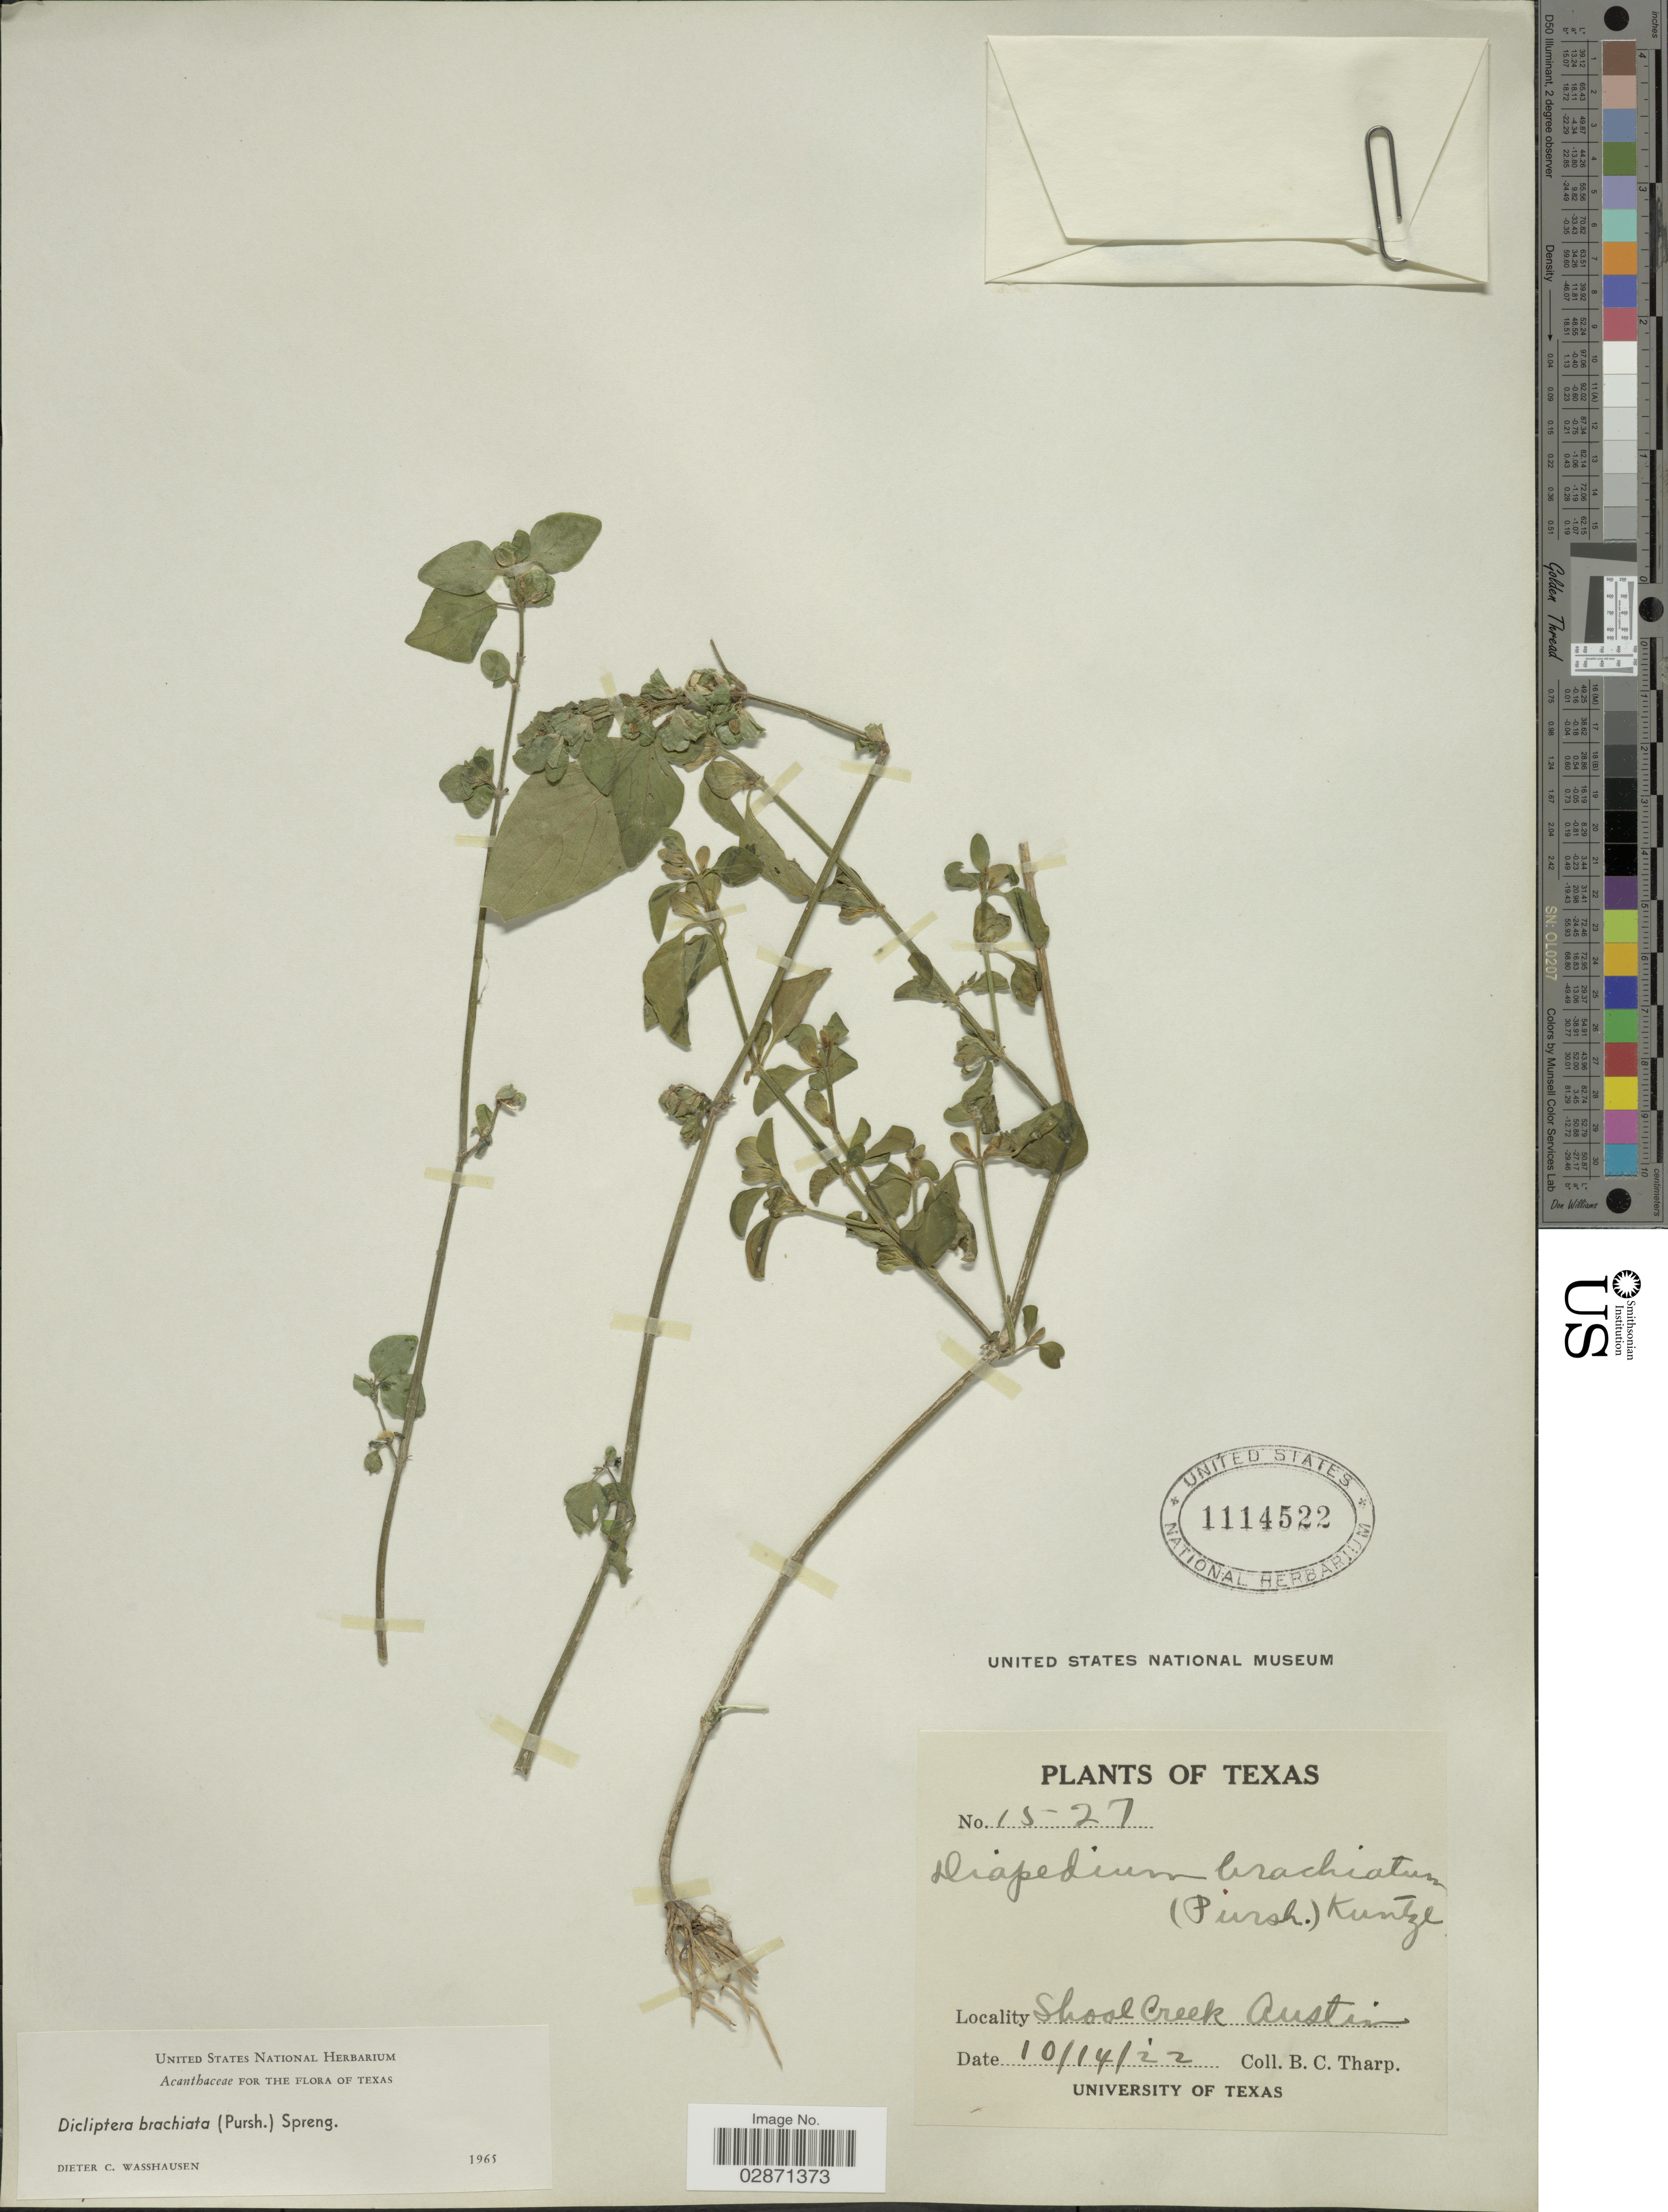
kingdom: Plantae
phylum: Tracheophyta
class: Magnoliopsida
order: Lamiales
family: Acanthaceae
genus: Dicliptera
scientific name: Dicliptera brachiata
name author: (Pursh) Spreng.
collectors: B. C. Tharp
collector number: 1527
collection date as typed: Transcribed d/m/y: 14/10/22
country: United States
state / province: Texas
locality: Shoal Creek, Austin.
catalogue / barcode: US 1114522